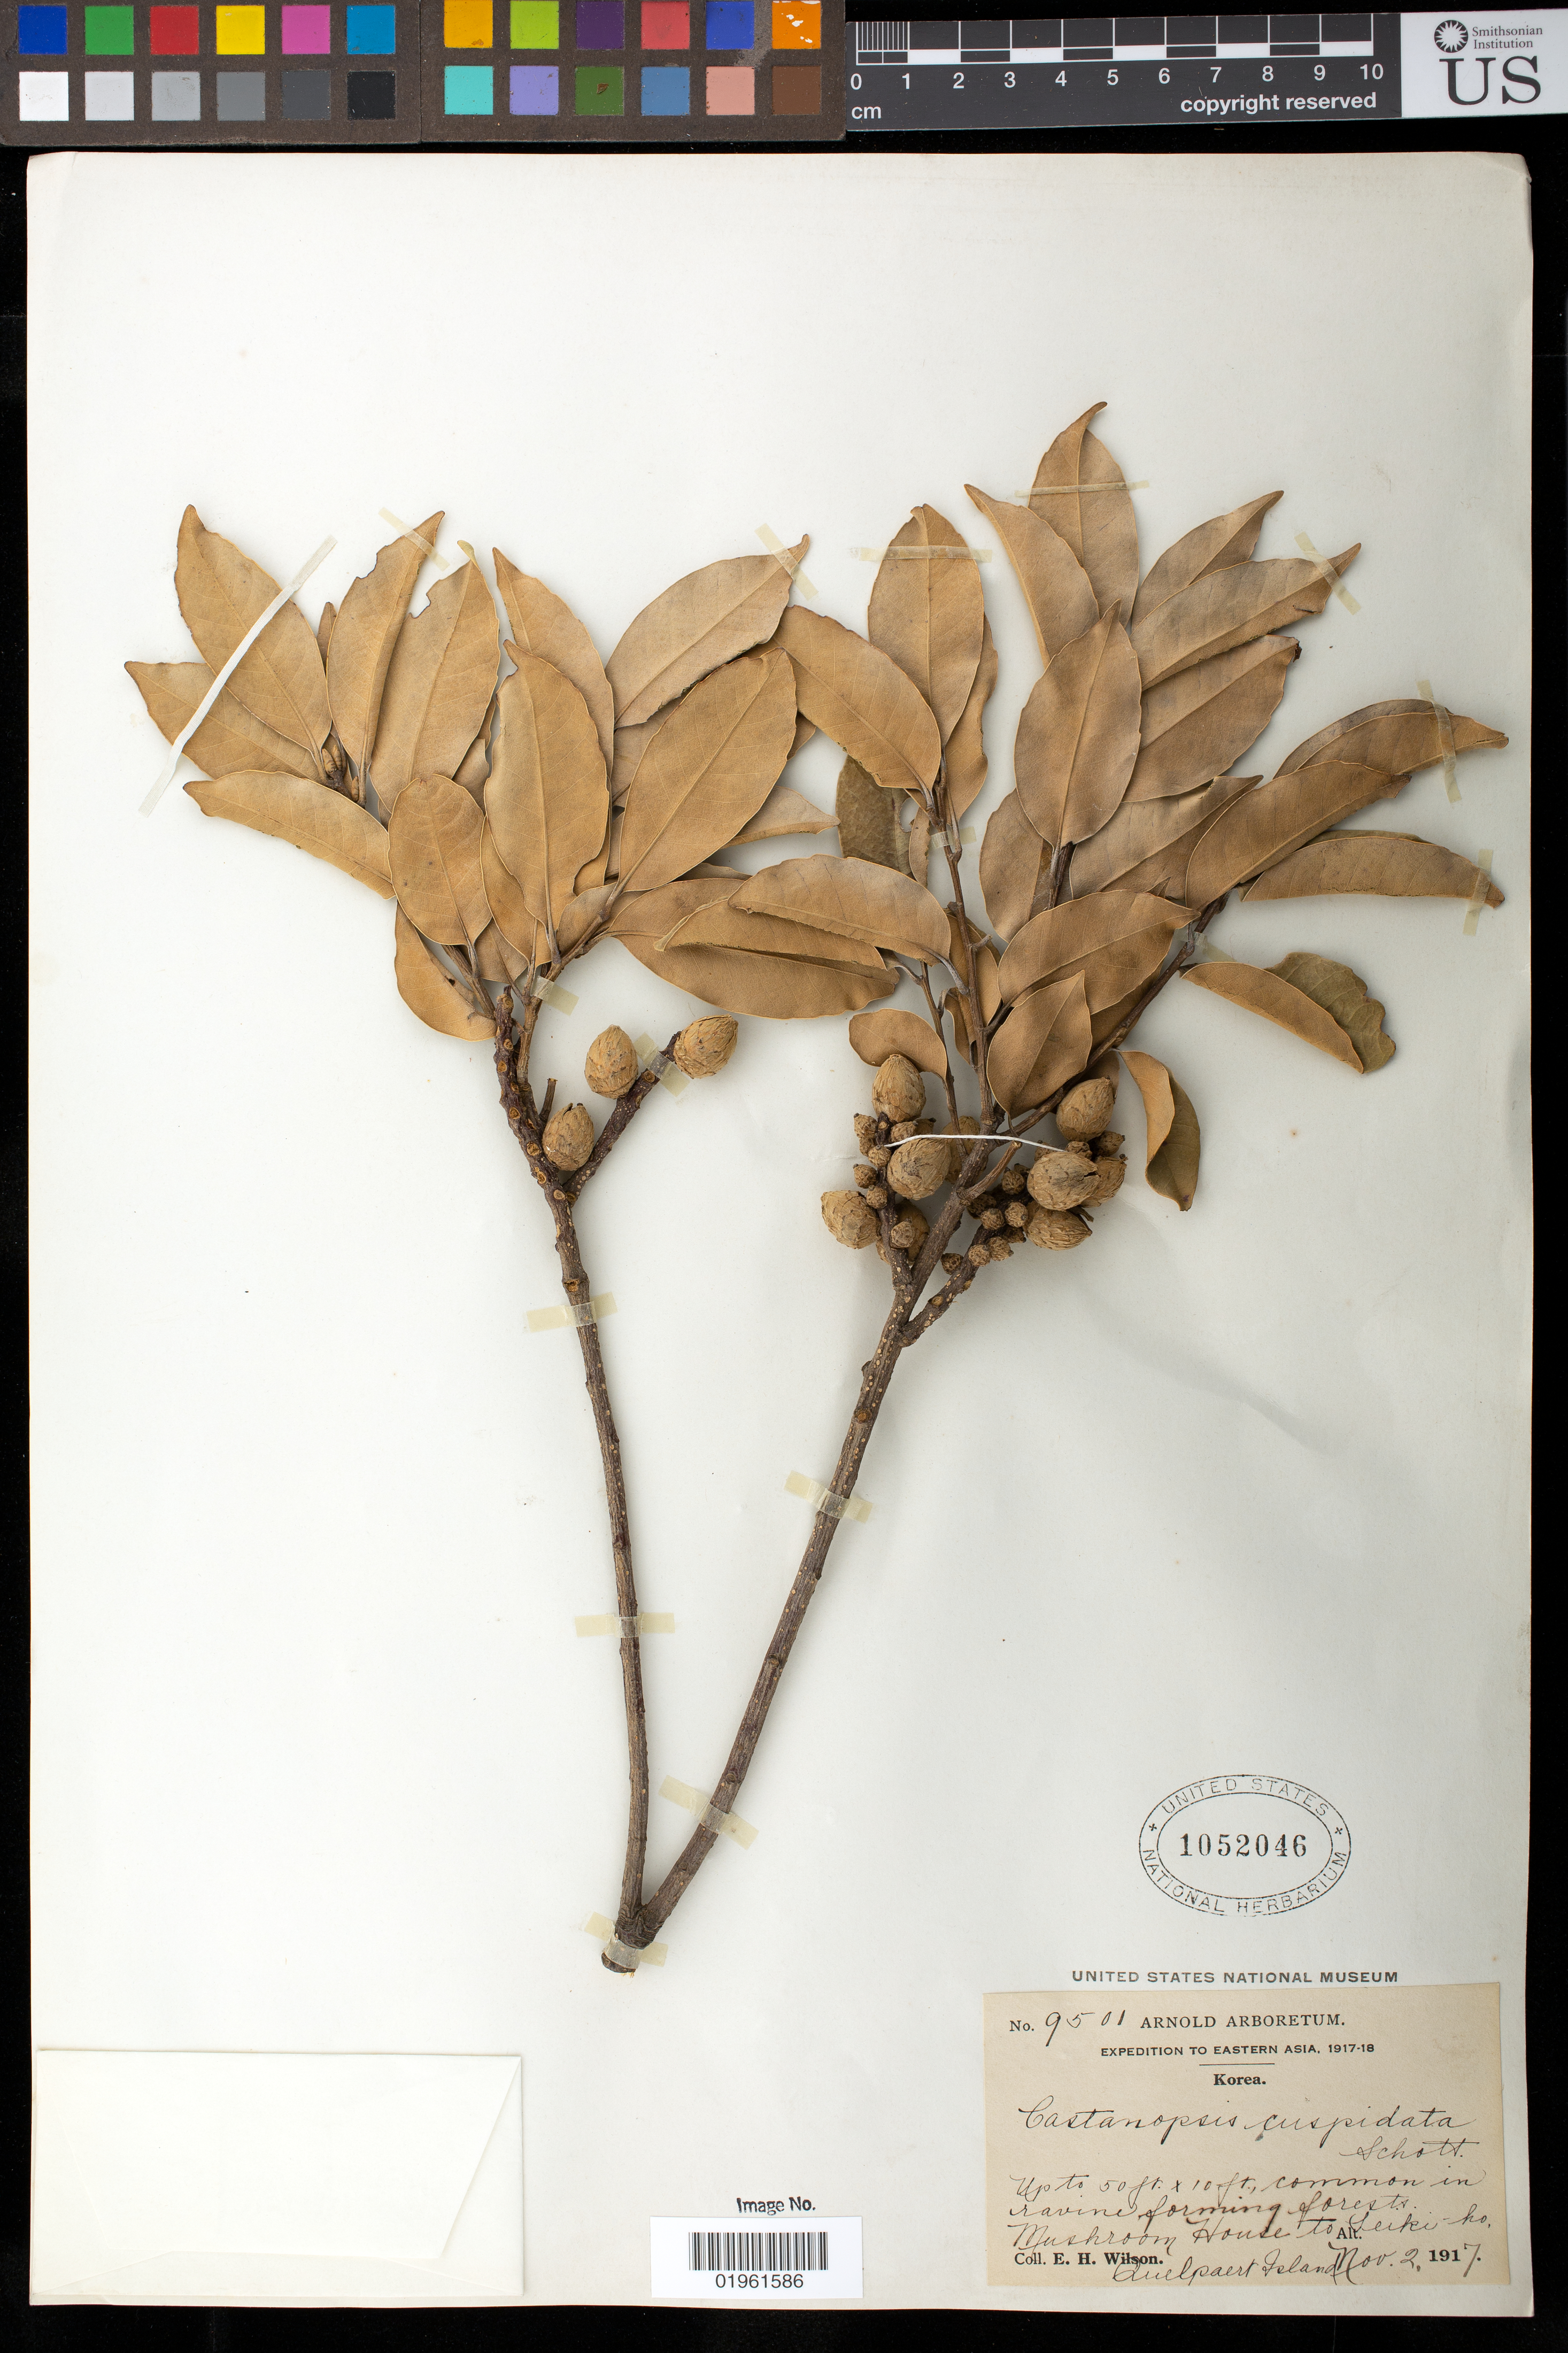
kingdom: Plantae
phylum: Tracheophyta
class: Magnoliopsida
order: Fagales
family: Fagaceae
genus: Castanopsis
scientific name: Castanopsis cuspidata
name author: (Thunb.) Schottky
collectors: E. Wilson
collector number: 9501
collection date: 1917-11-02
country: South Korea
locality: Eastern Asia, Korea, Mushroom House to Seiki-ko, Quelpaert Island.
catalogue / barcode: US 1052046